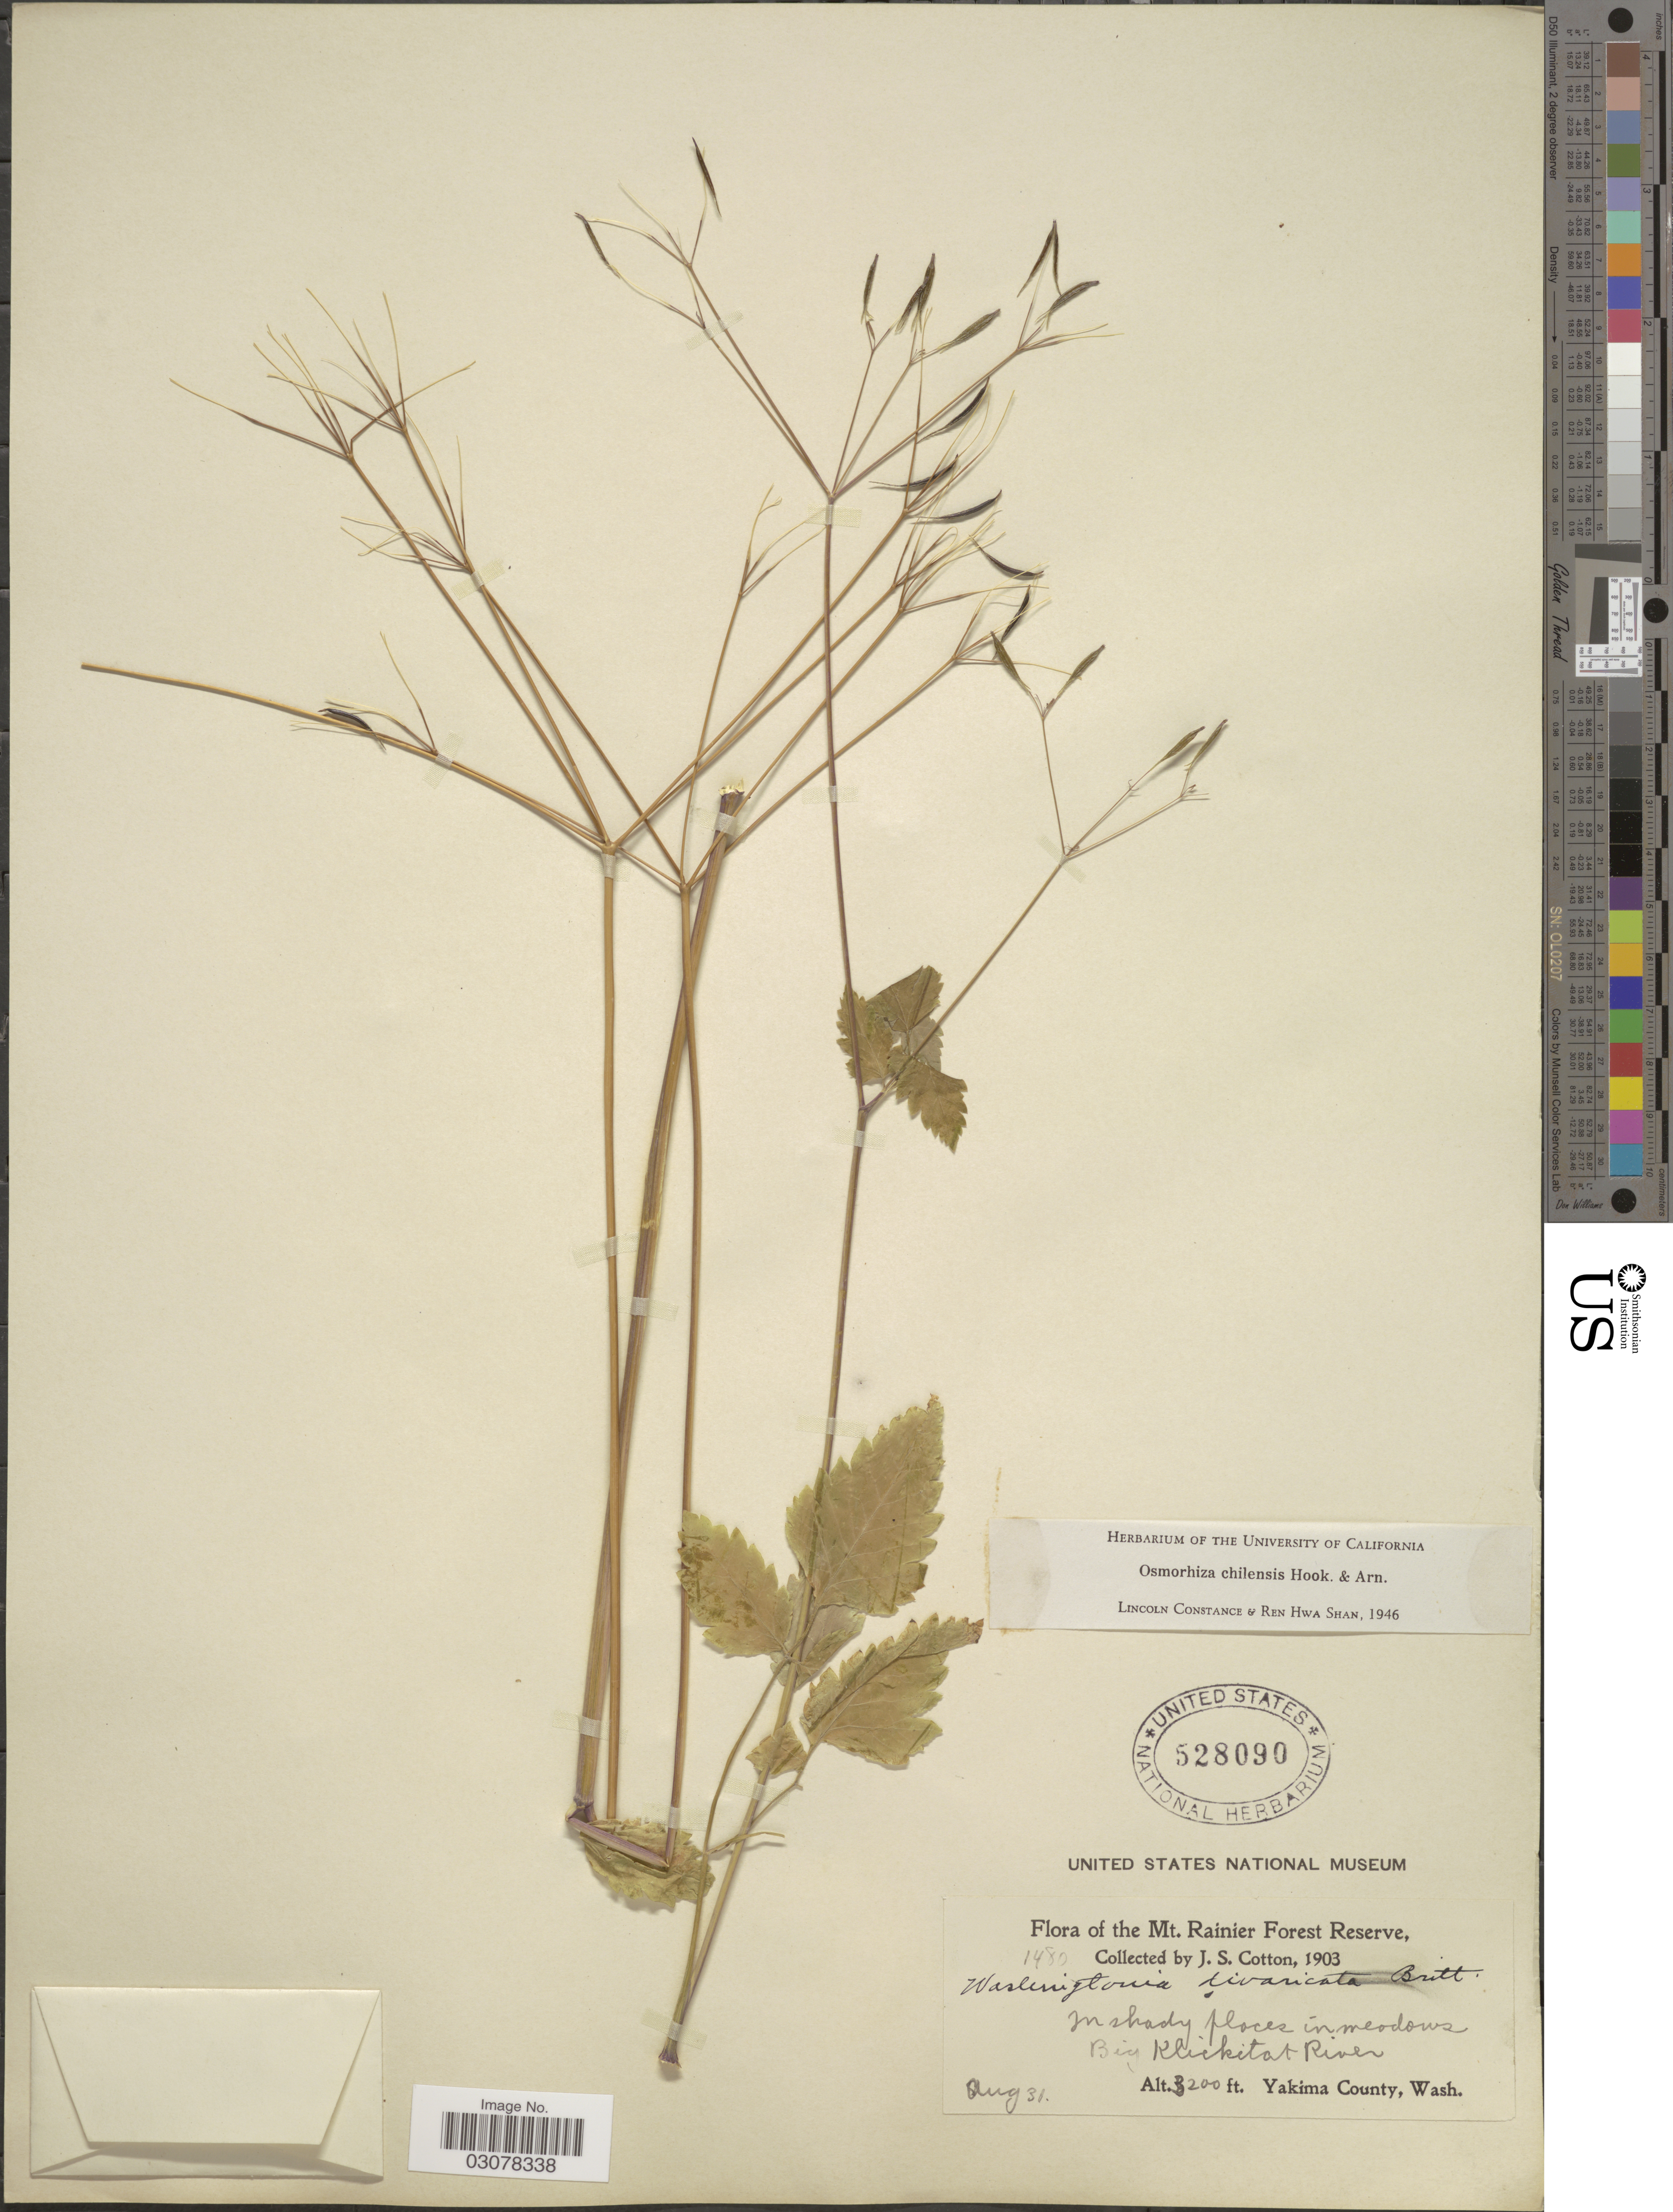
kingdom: Plantae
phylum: Tracheophyta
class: Magnoliopsida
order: Apiales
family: Apiaceae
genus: Osmorhiza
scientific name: Osmorhiza chilensis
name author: Hook. & Arn.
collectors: J. S. Cotton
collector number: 1480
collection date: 1903-08-31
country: United States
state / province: Washington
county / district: Yakima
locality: Mt. Rainier Forest Reserve. Big Klickitat River. Yakima County, Wash.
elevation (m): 975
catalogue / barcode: US 528090